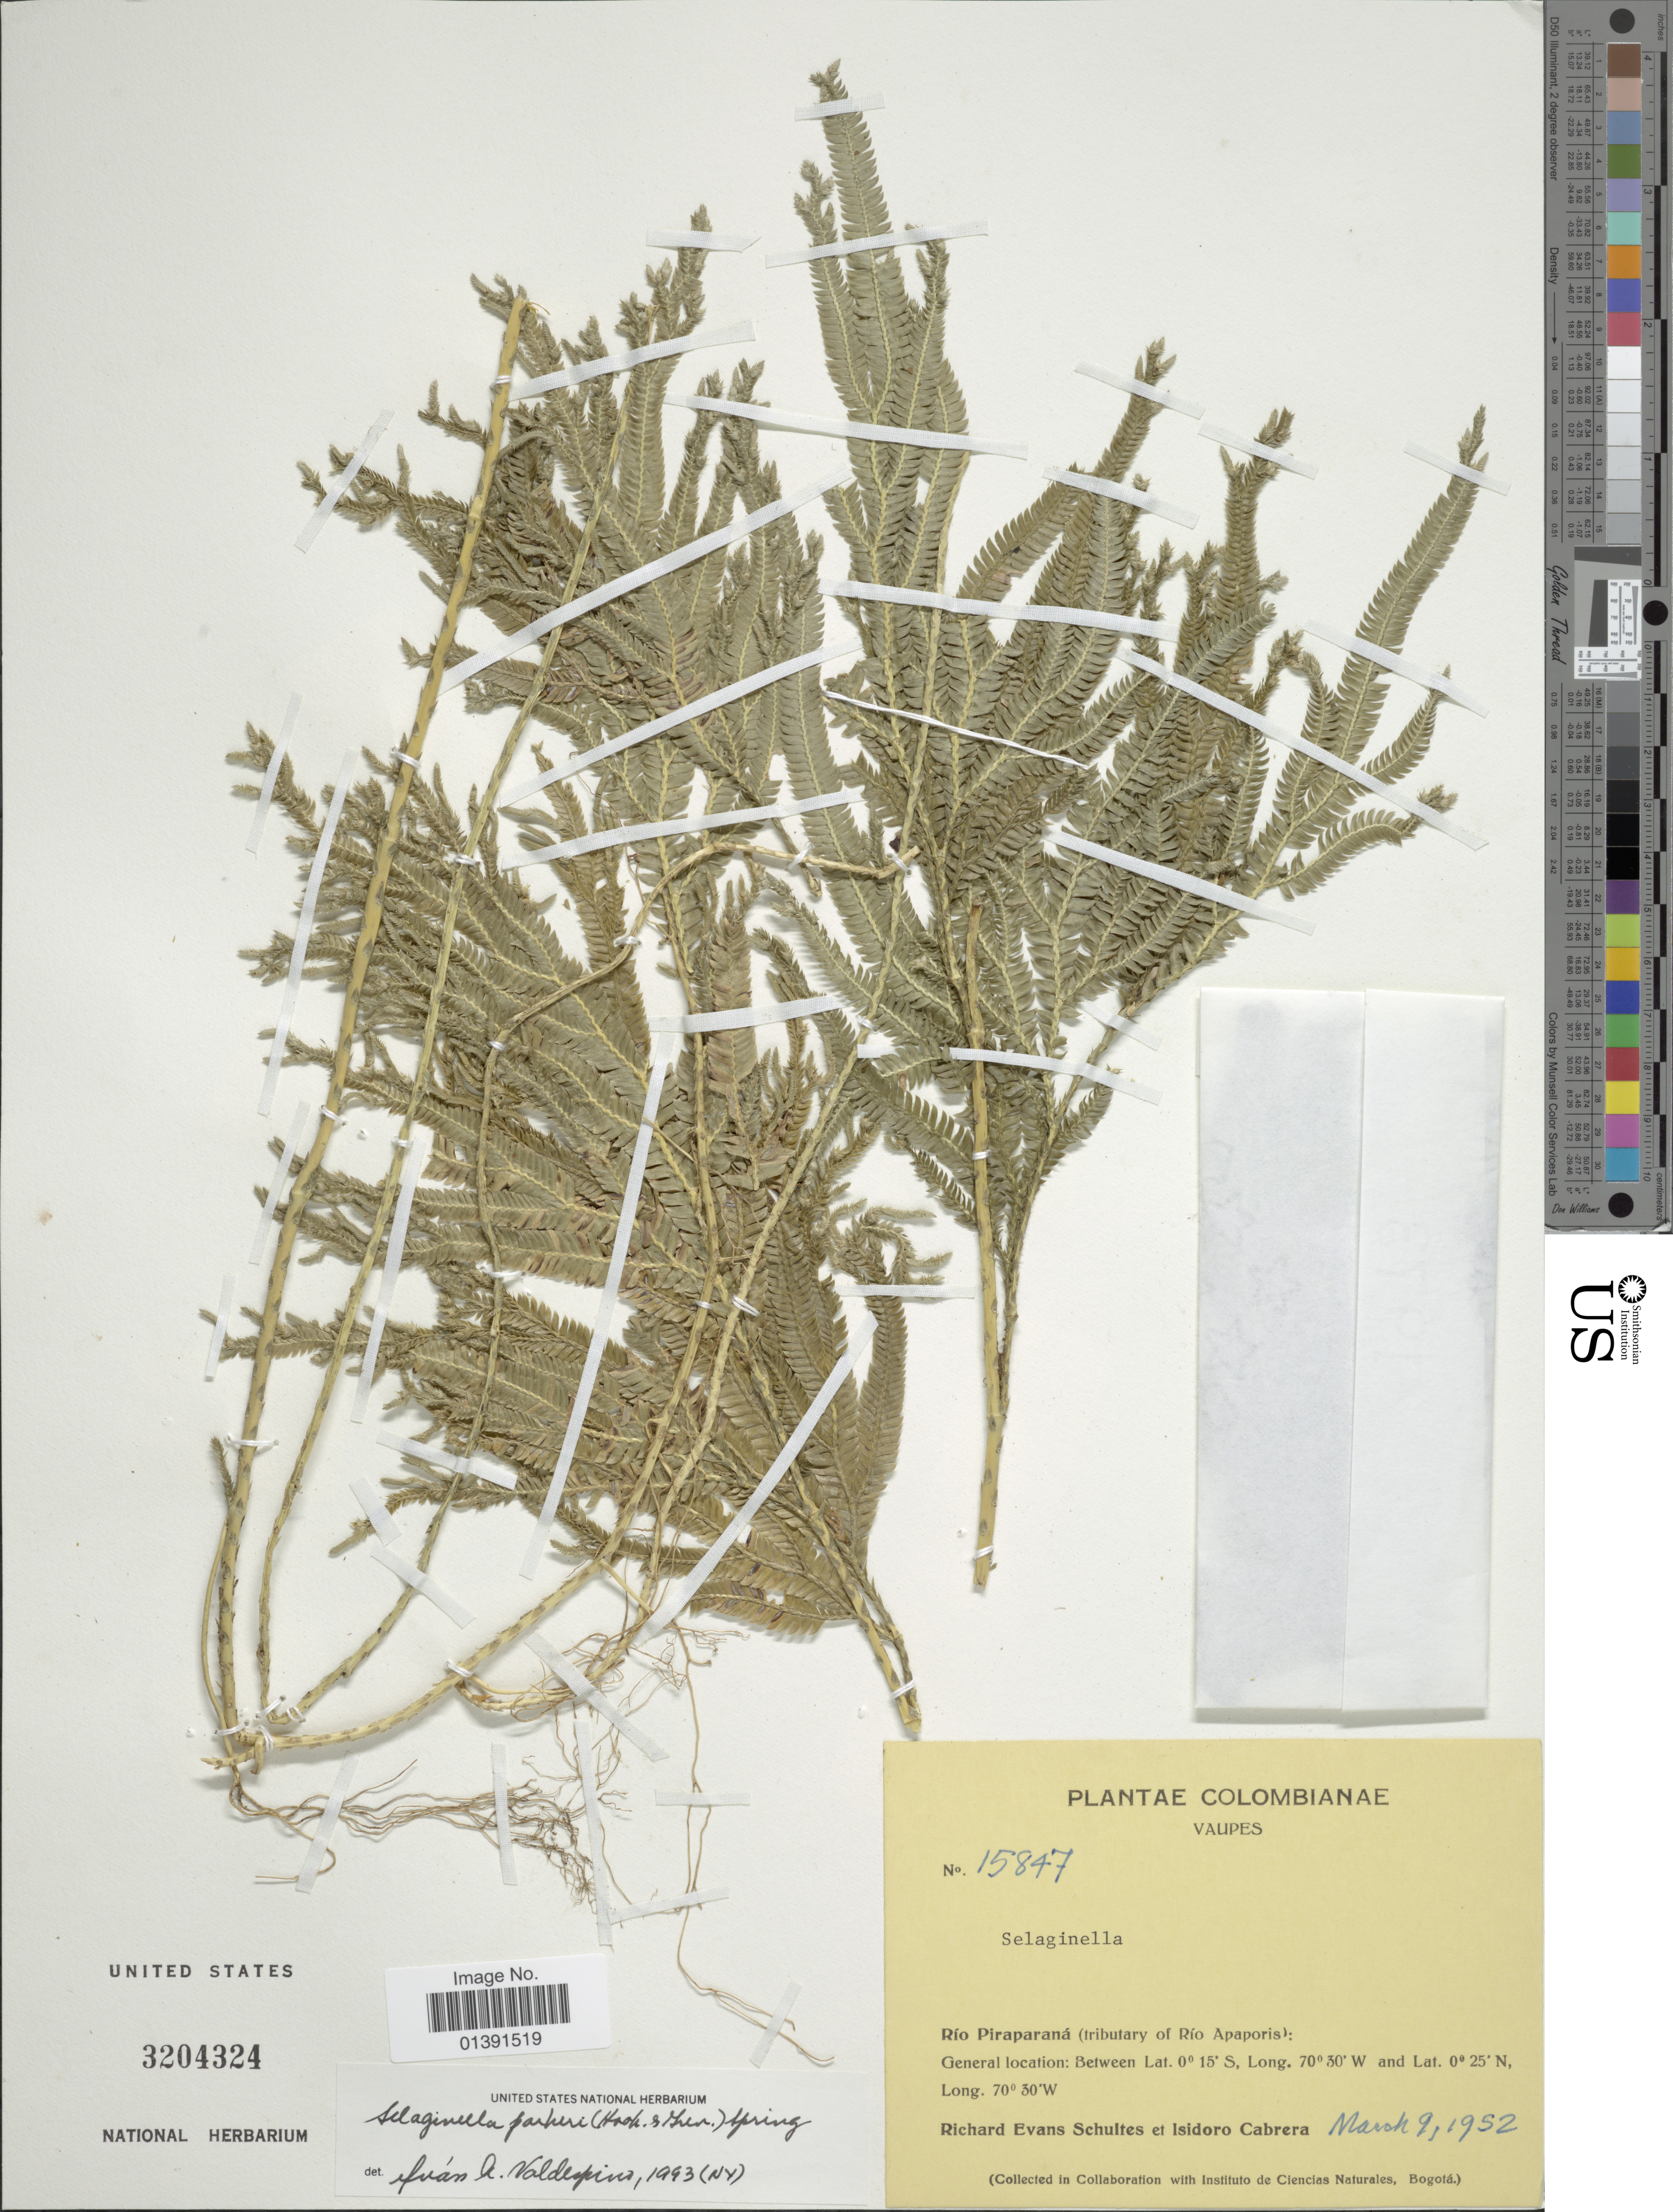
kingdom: Plantae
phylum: Tracheophyta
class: Lycopodiopsida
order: Selaginellales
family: Selaginellaceae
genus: Selaginella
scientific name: Selaginella parkeri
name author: (Hook. & Grev.) Spring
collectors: R. E. Schultes & I. Cabrera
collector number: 15847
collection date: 1952-03-09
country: Colombia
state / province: Vaupés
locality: Rio Piraparaná (tributary of Rio Apaporis)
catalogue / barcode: US 3204324